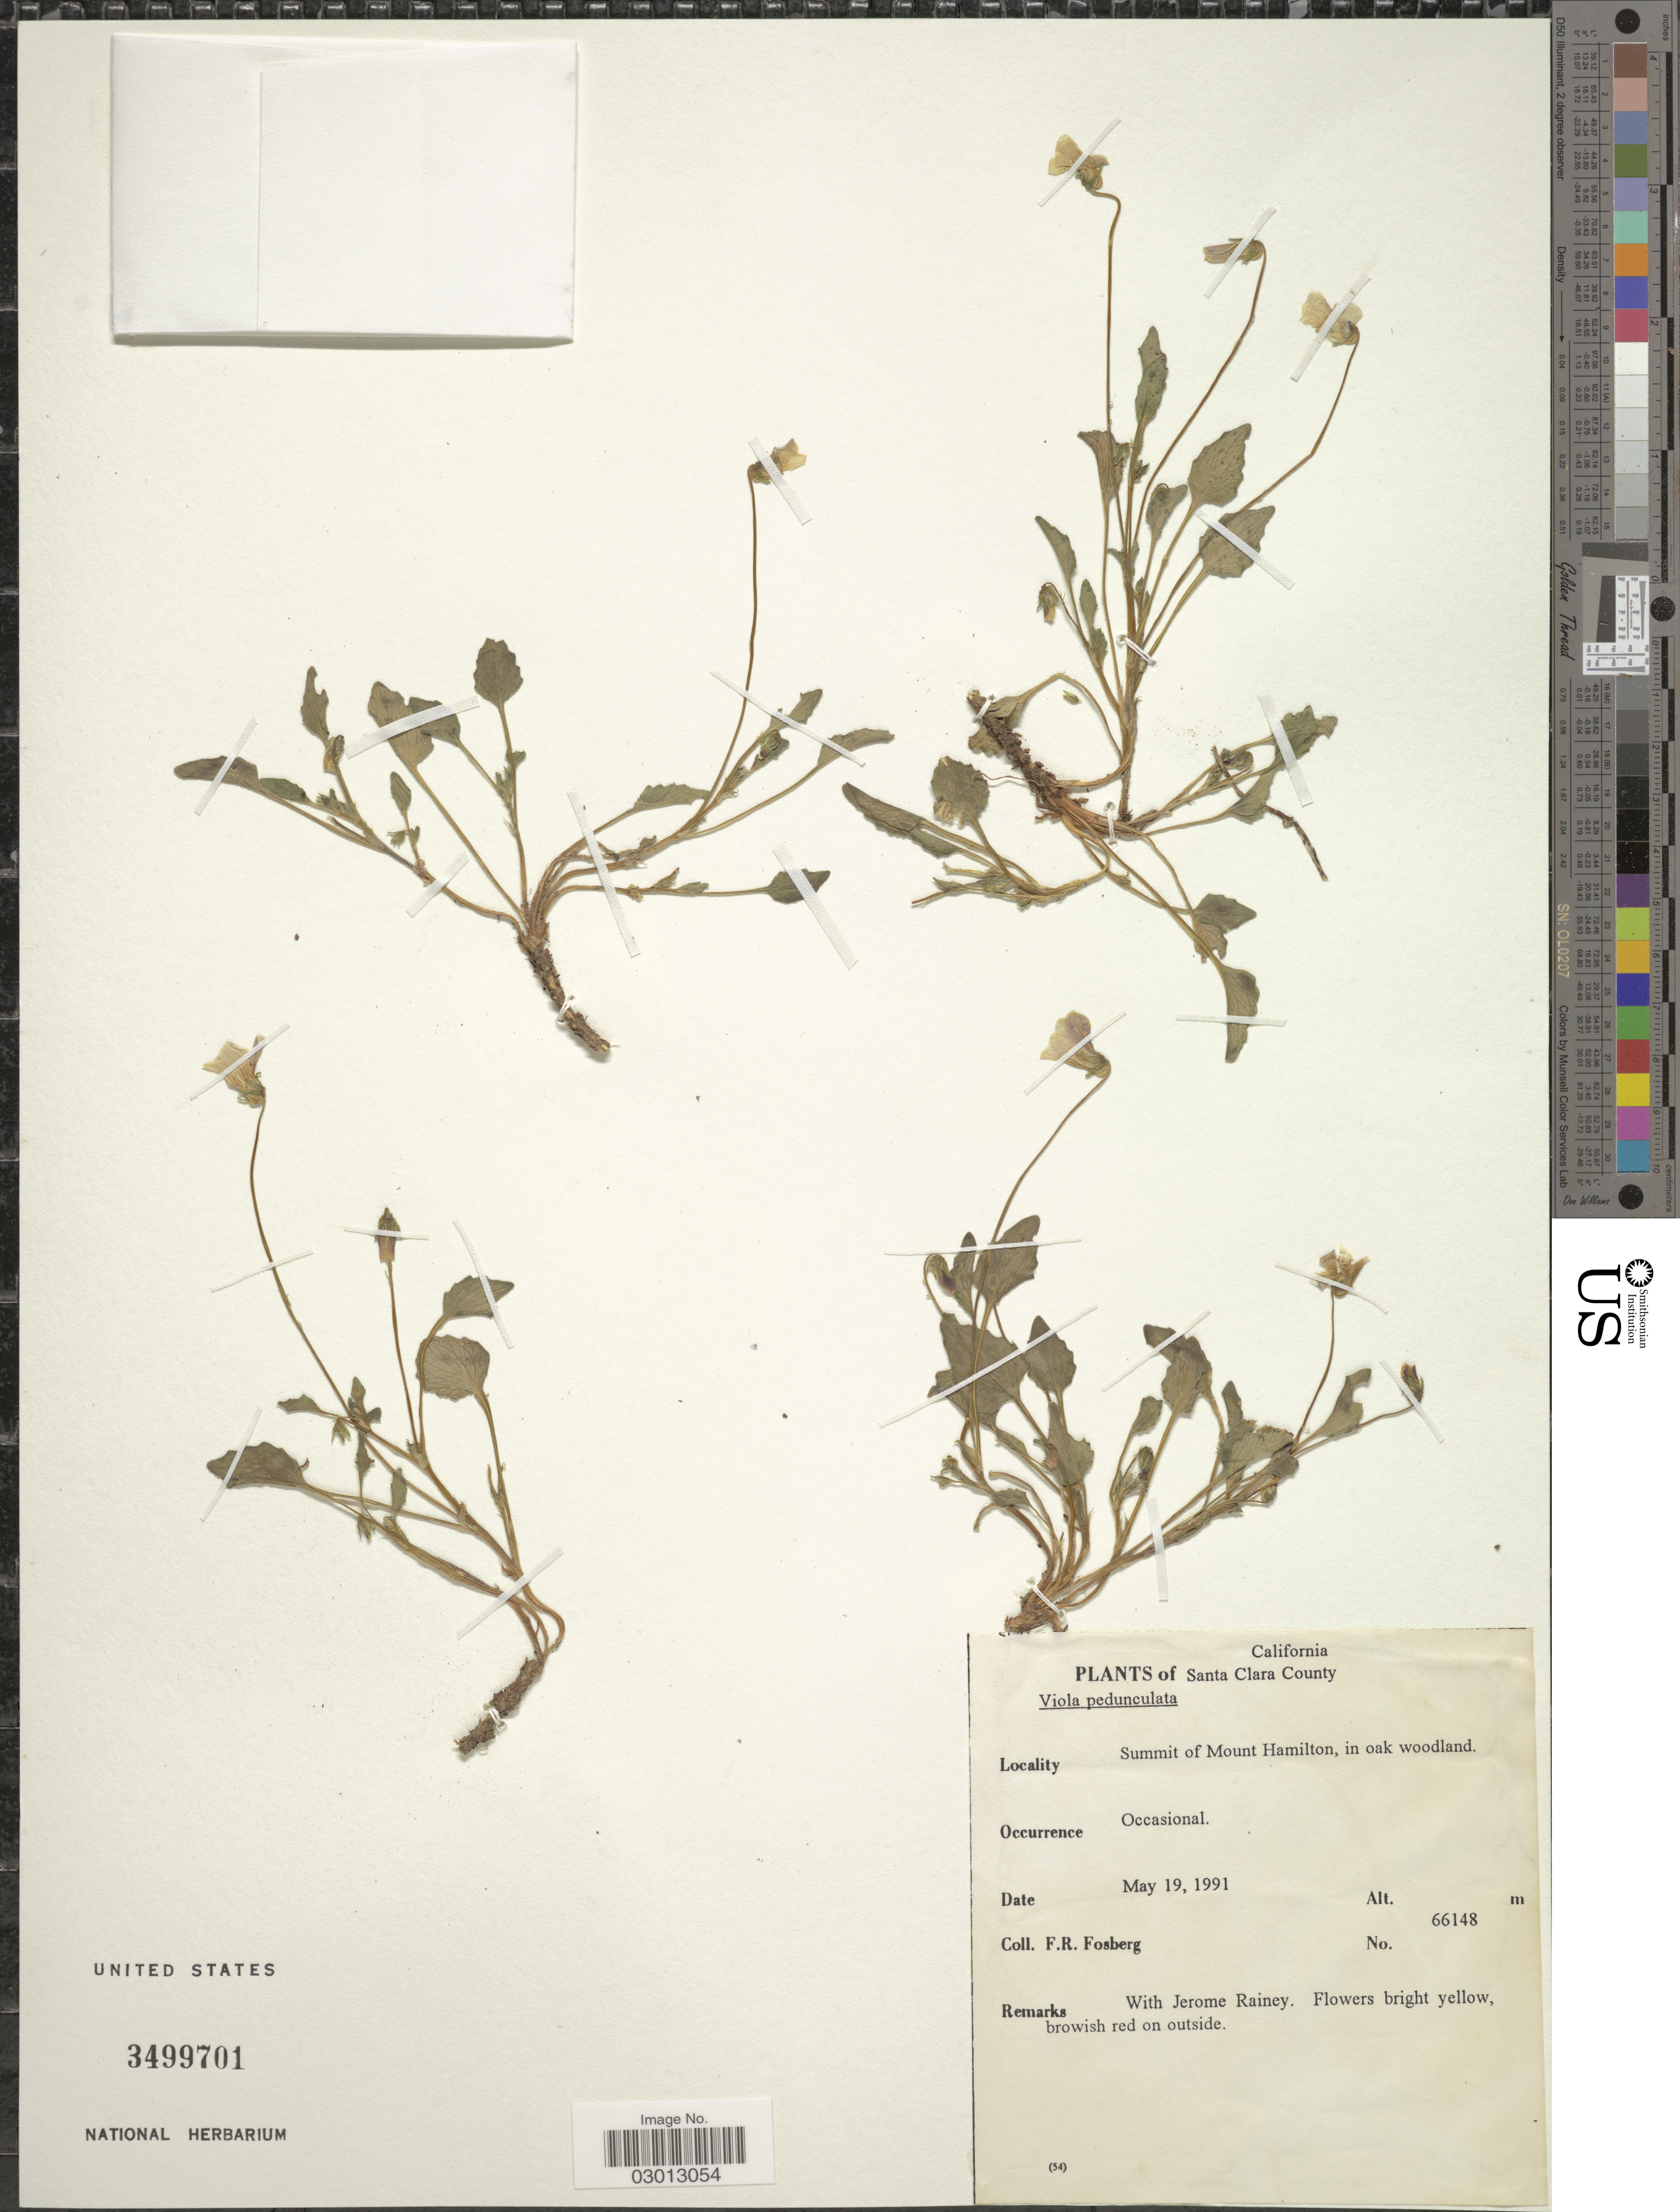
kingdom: Plantae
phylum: Tracheophyta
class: Magnoliopsida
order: Malpighiales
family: Violaceae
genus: Viola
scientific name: Viola pedunculata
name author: Torr. & A. Gray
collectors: F. R. Fosberg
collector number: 66148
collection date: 1991-05-19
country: United States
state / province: California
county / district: Santa Clara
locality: Santa Clara County. Summit of Mount Hamilton, in oak woodland.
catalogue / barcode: US 3499701